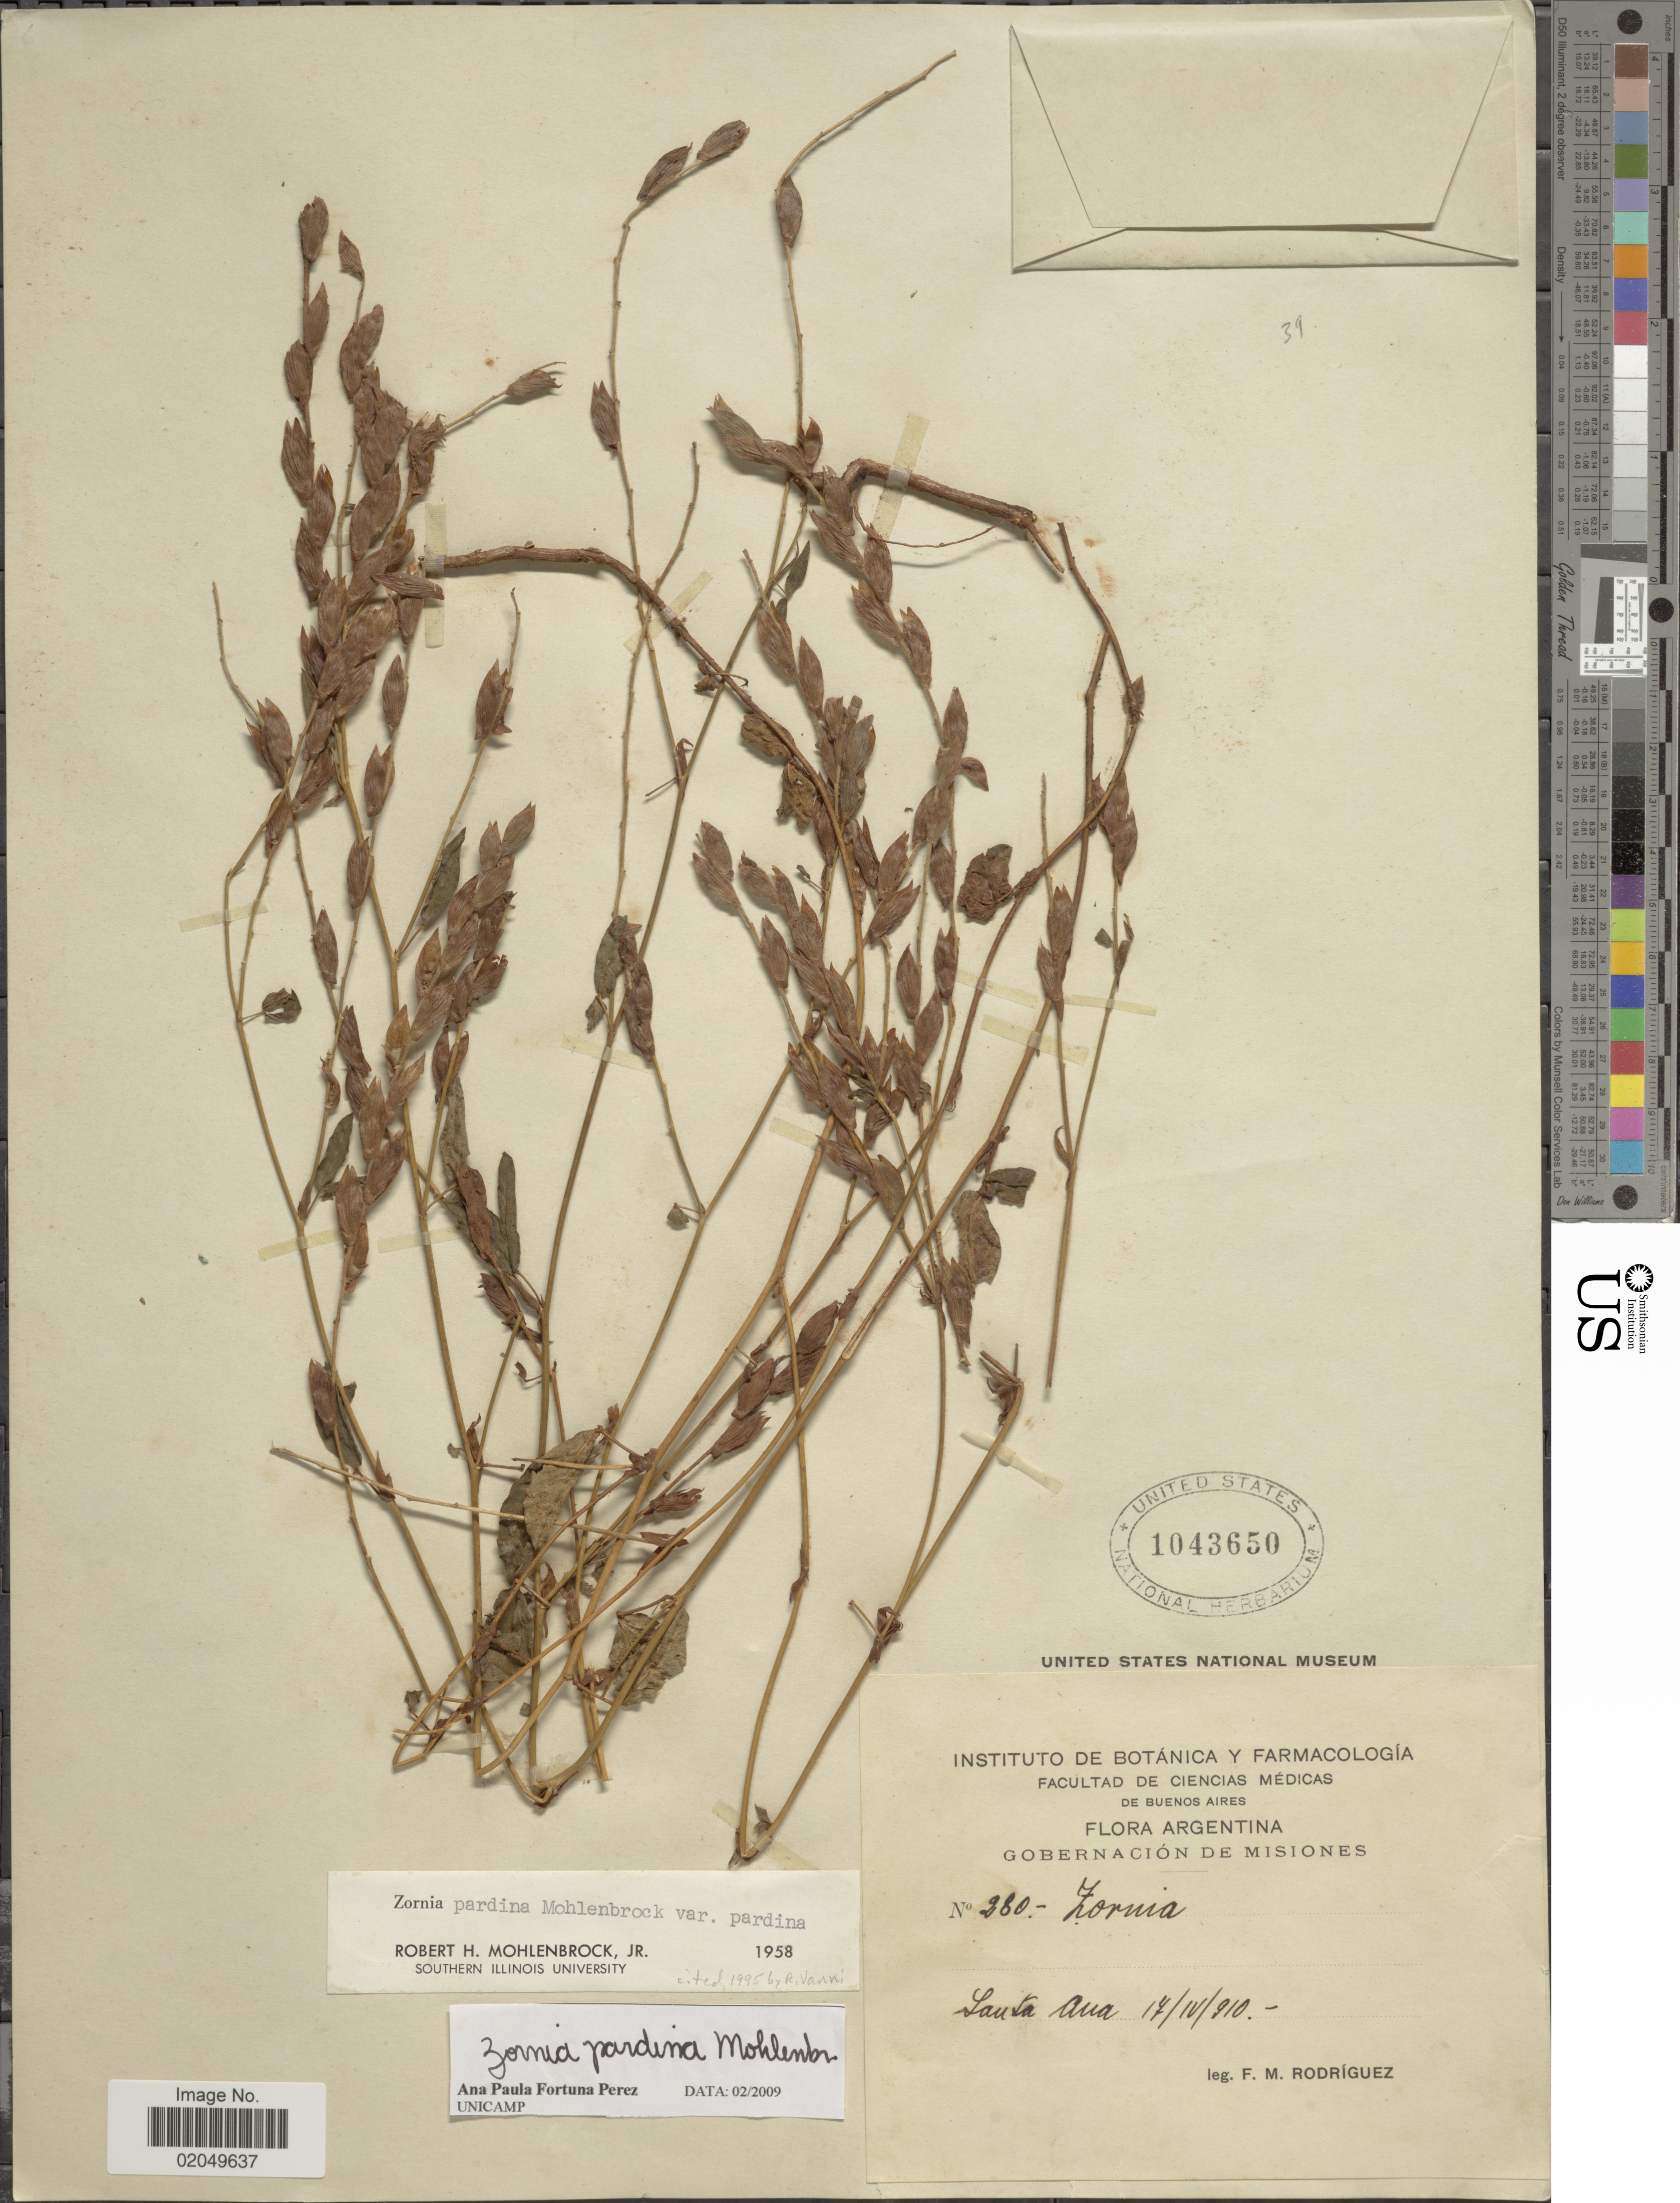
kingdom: Plantae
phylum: Tracheophyta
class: Magnoliopsida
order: Fabales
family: Fabaceae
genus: Zornia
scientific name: Zornia pardina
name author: Mohlenbr.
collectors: F. M. Rodriguez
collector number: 280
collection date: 1910-06-17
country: Argentina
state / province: Misiones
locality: Gobernacion de Misiones. Santa Ana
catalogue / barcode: US 1043650